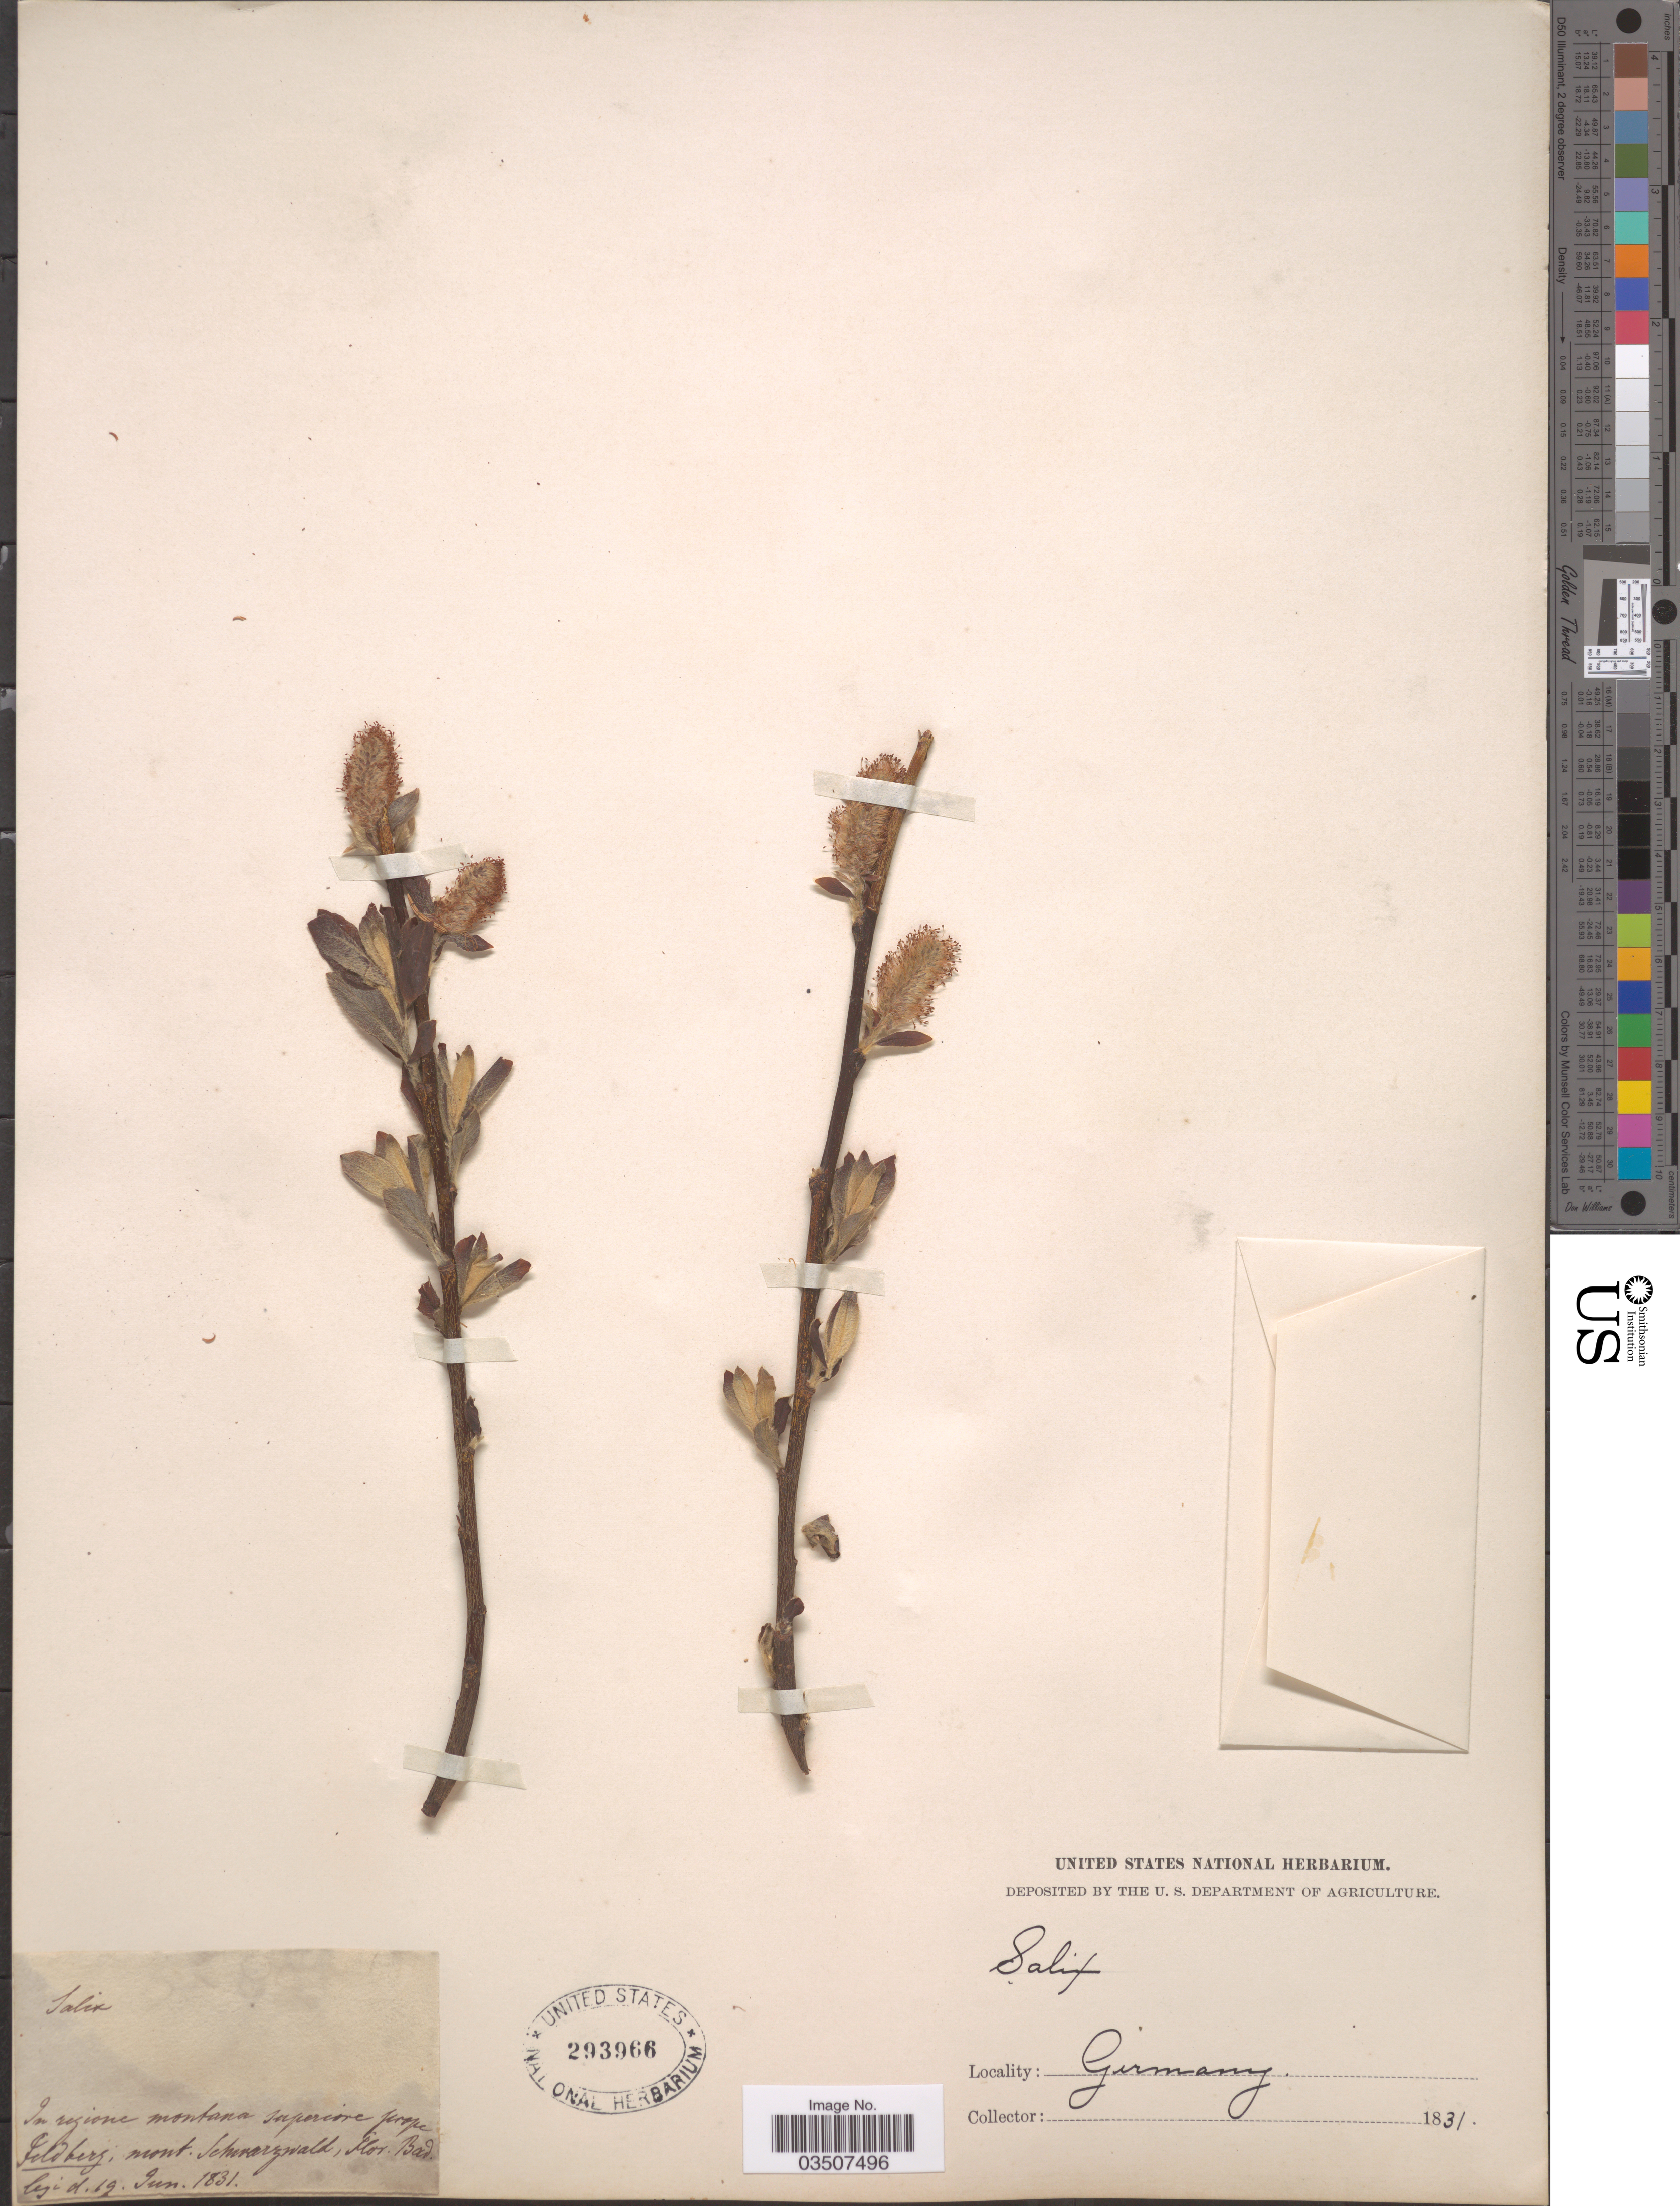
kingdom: Plantae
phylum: Tracheophyta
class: Magnoliopsida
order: Malpighiales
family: Salicaceae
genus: Salix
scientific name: Salix cordata x S. sericea Marshall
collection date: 1931-06-19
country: Germany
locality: Mont. Schwarzwald.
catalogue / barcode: US 293966